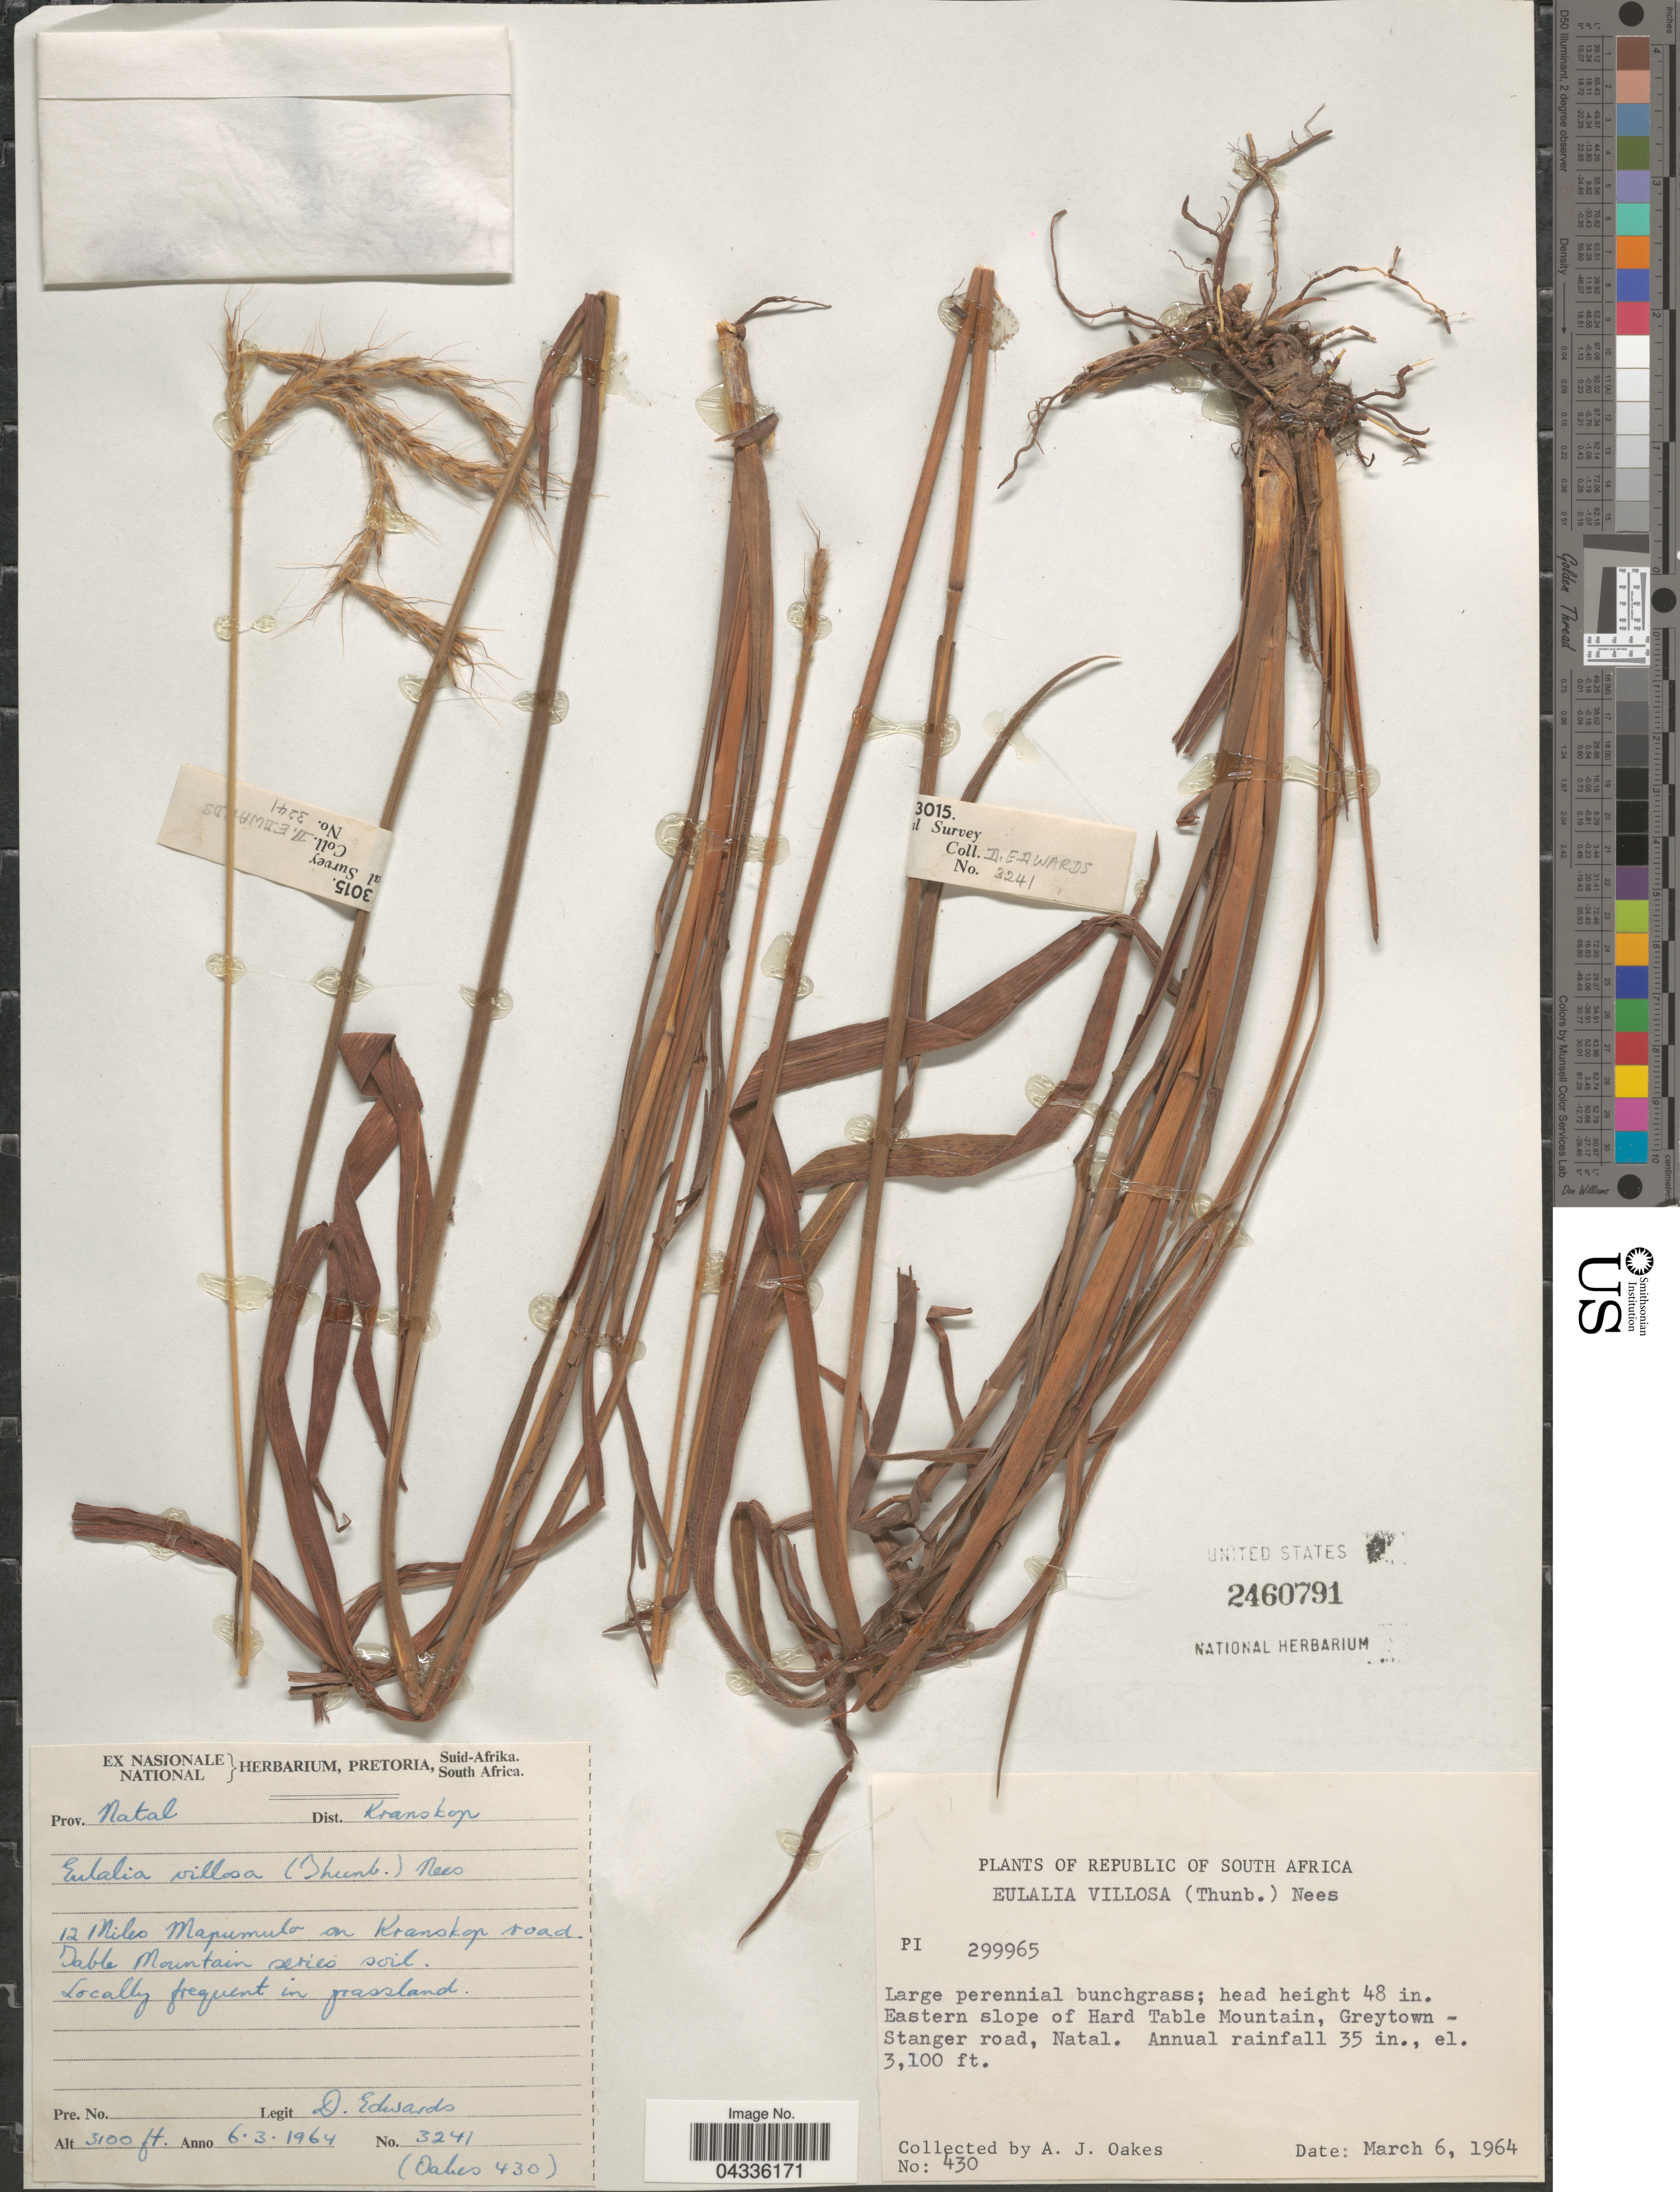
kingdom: Plantae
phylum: Tracheophyta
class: Liliopsida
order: Poales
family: Poaceae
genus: Eulalia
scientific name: Eulalia villosa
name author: (Thunb.) Nees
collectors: A. Oakes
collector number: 430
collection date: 1964-03-06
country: South Africa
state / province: KwaZulu-Natal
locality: Eastern slope of Hard Table Mountain, Greytown-Stanger road, Natal.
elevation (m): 945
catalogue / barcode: US 2460791